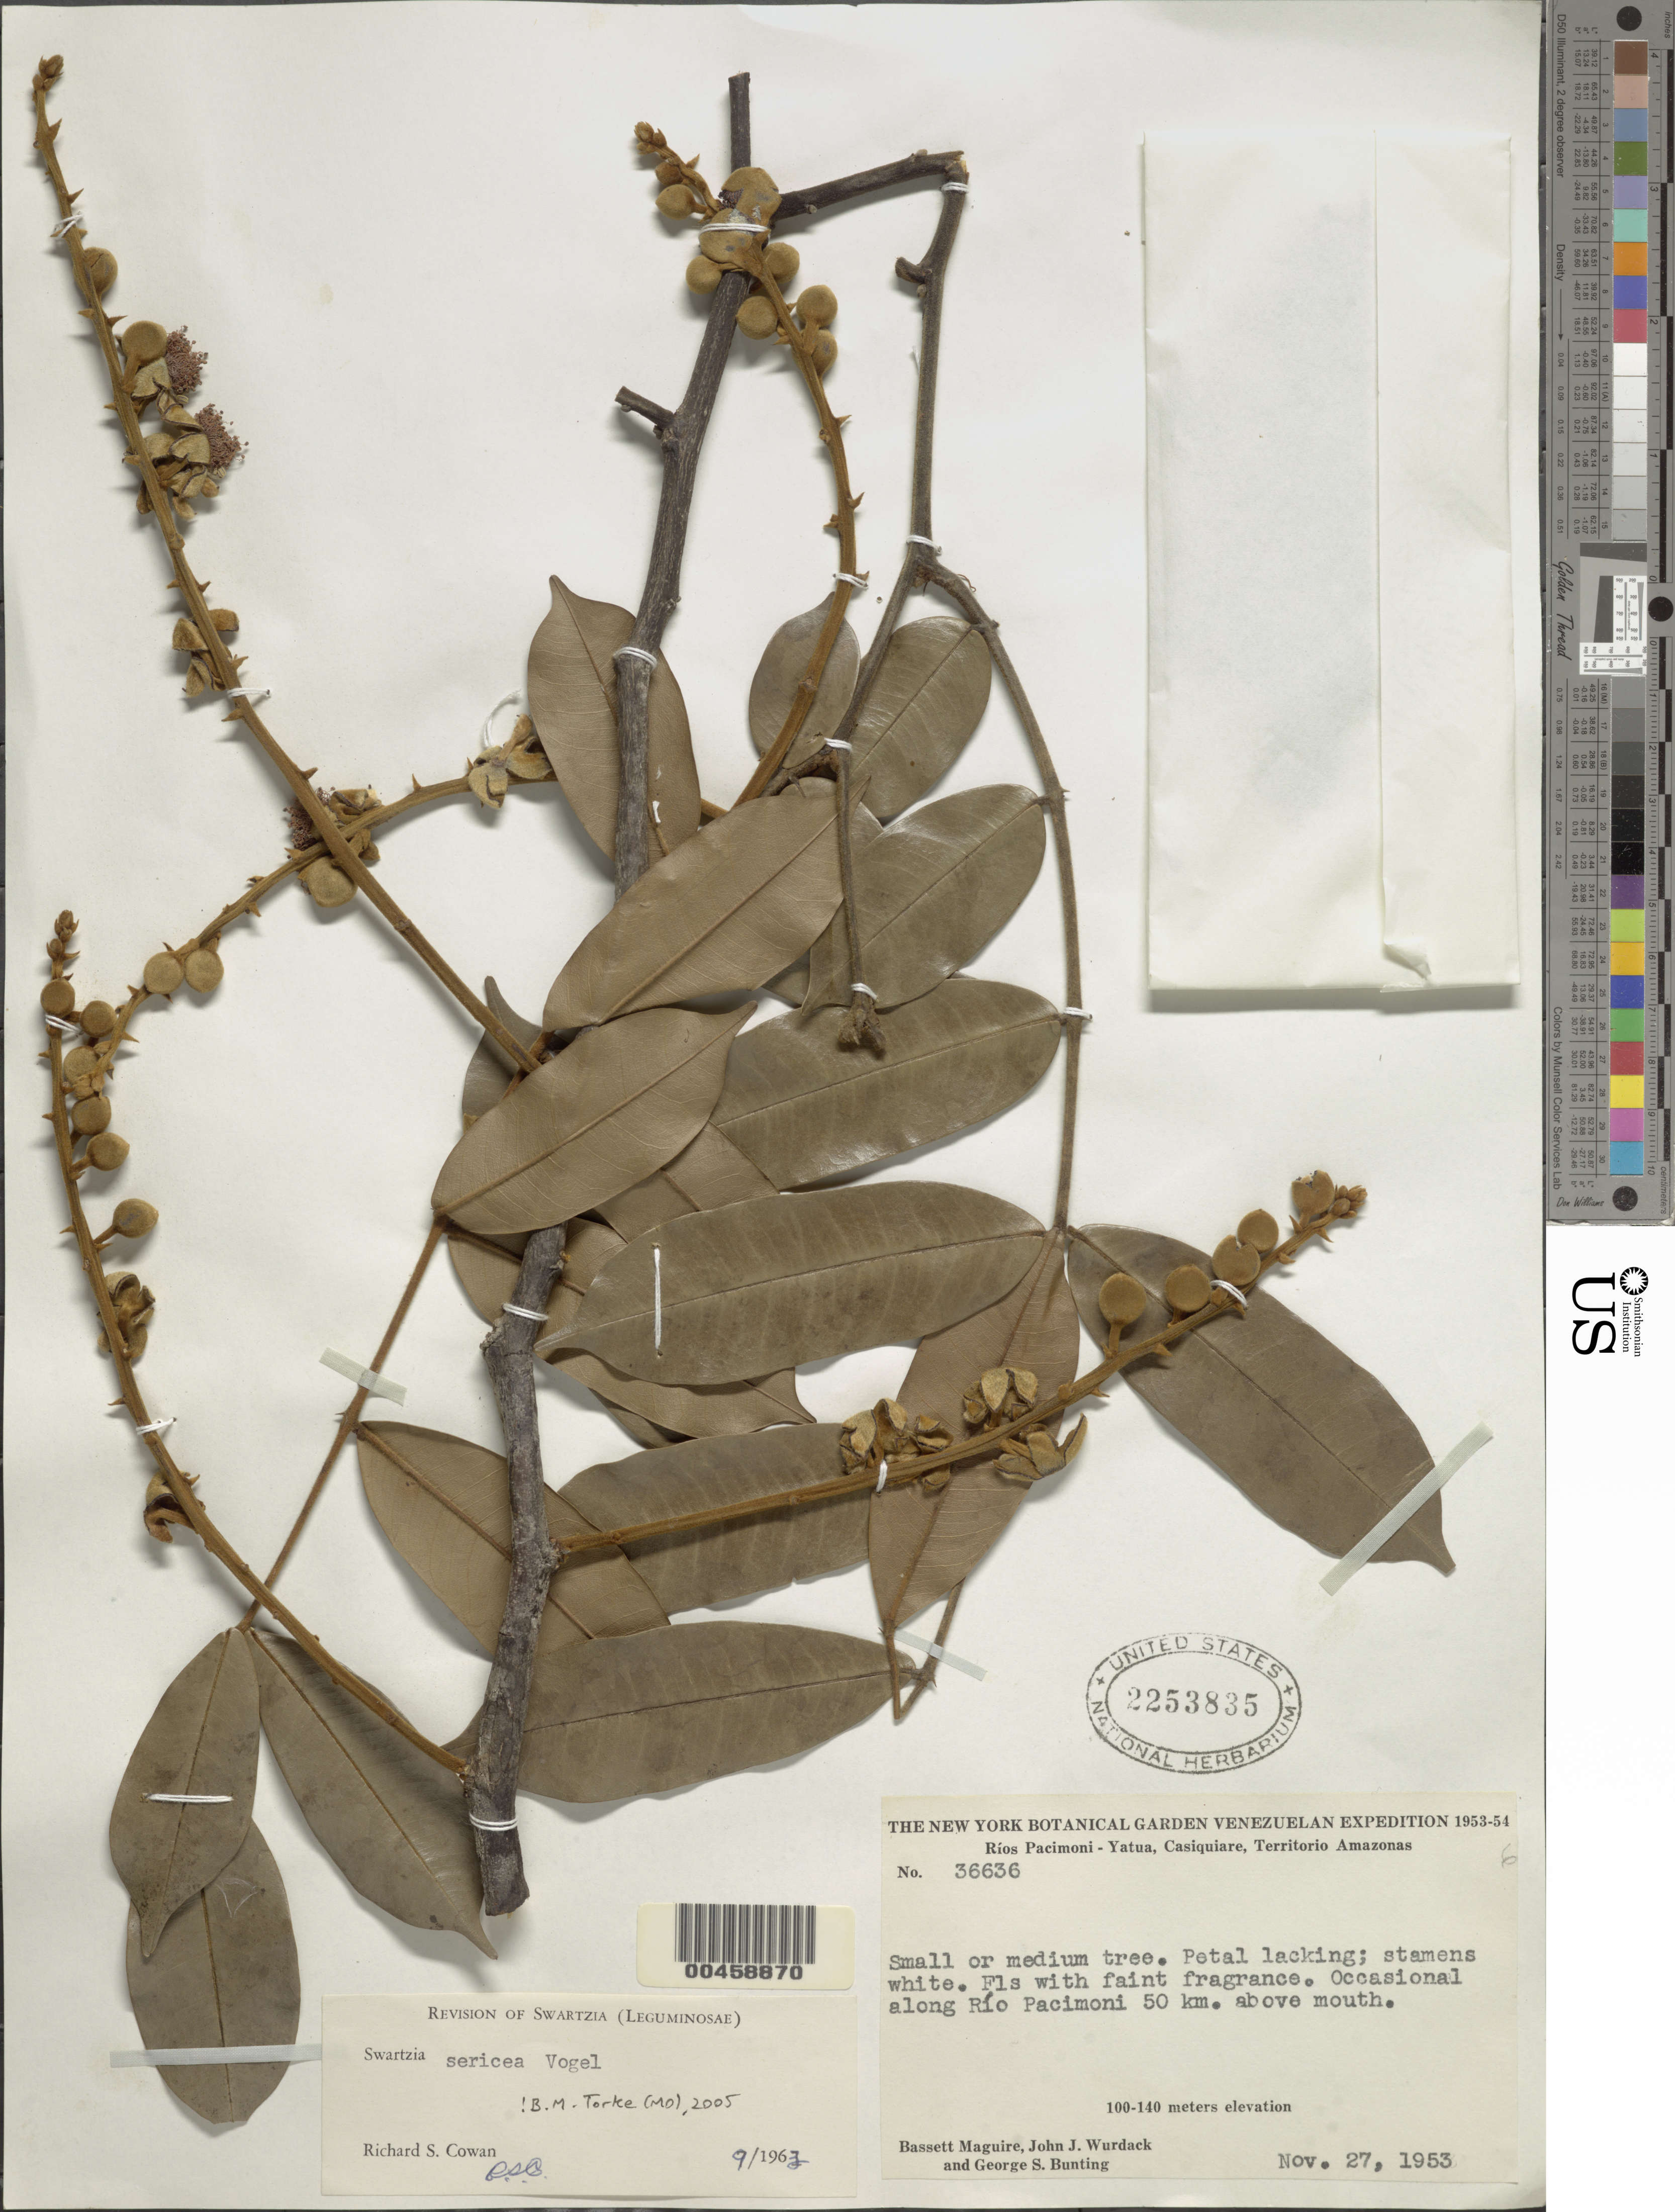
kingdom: Plantae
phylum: Tracheophyta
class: Magnoliopsida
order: Fabales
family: Fabaceae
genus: Swartzia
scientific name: Swartzia sericea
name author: Vogel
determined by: Cowan, R. S.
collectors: B. Maguire, J. J. Wurdack & G. S. Bunting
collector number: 36636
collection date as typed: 27 Nov 1953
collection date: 1953-11-27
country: Venezuela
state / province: Amazonas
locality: Rio pacimoni, along; 50 km above the mouth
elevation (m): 100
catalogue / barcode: US 2253835